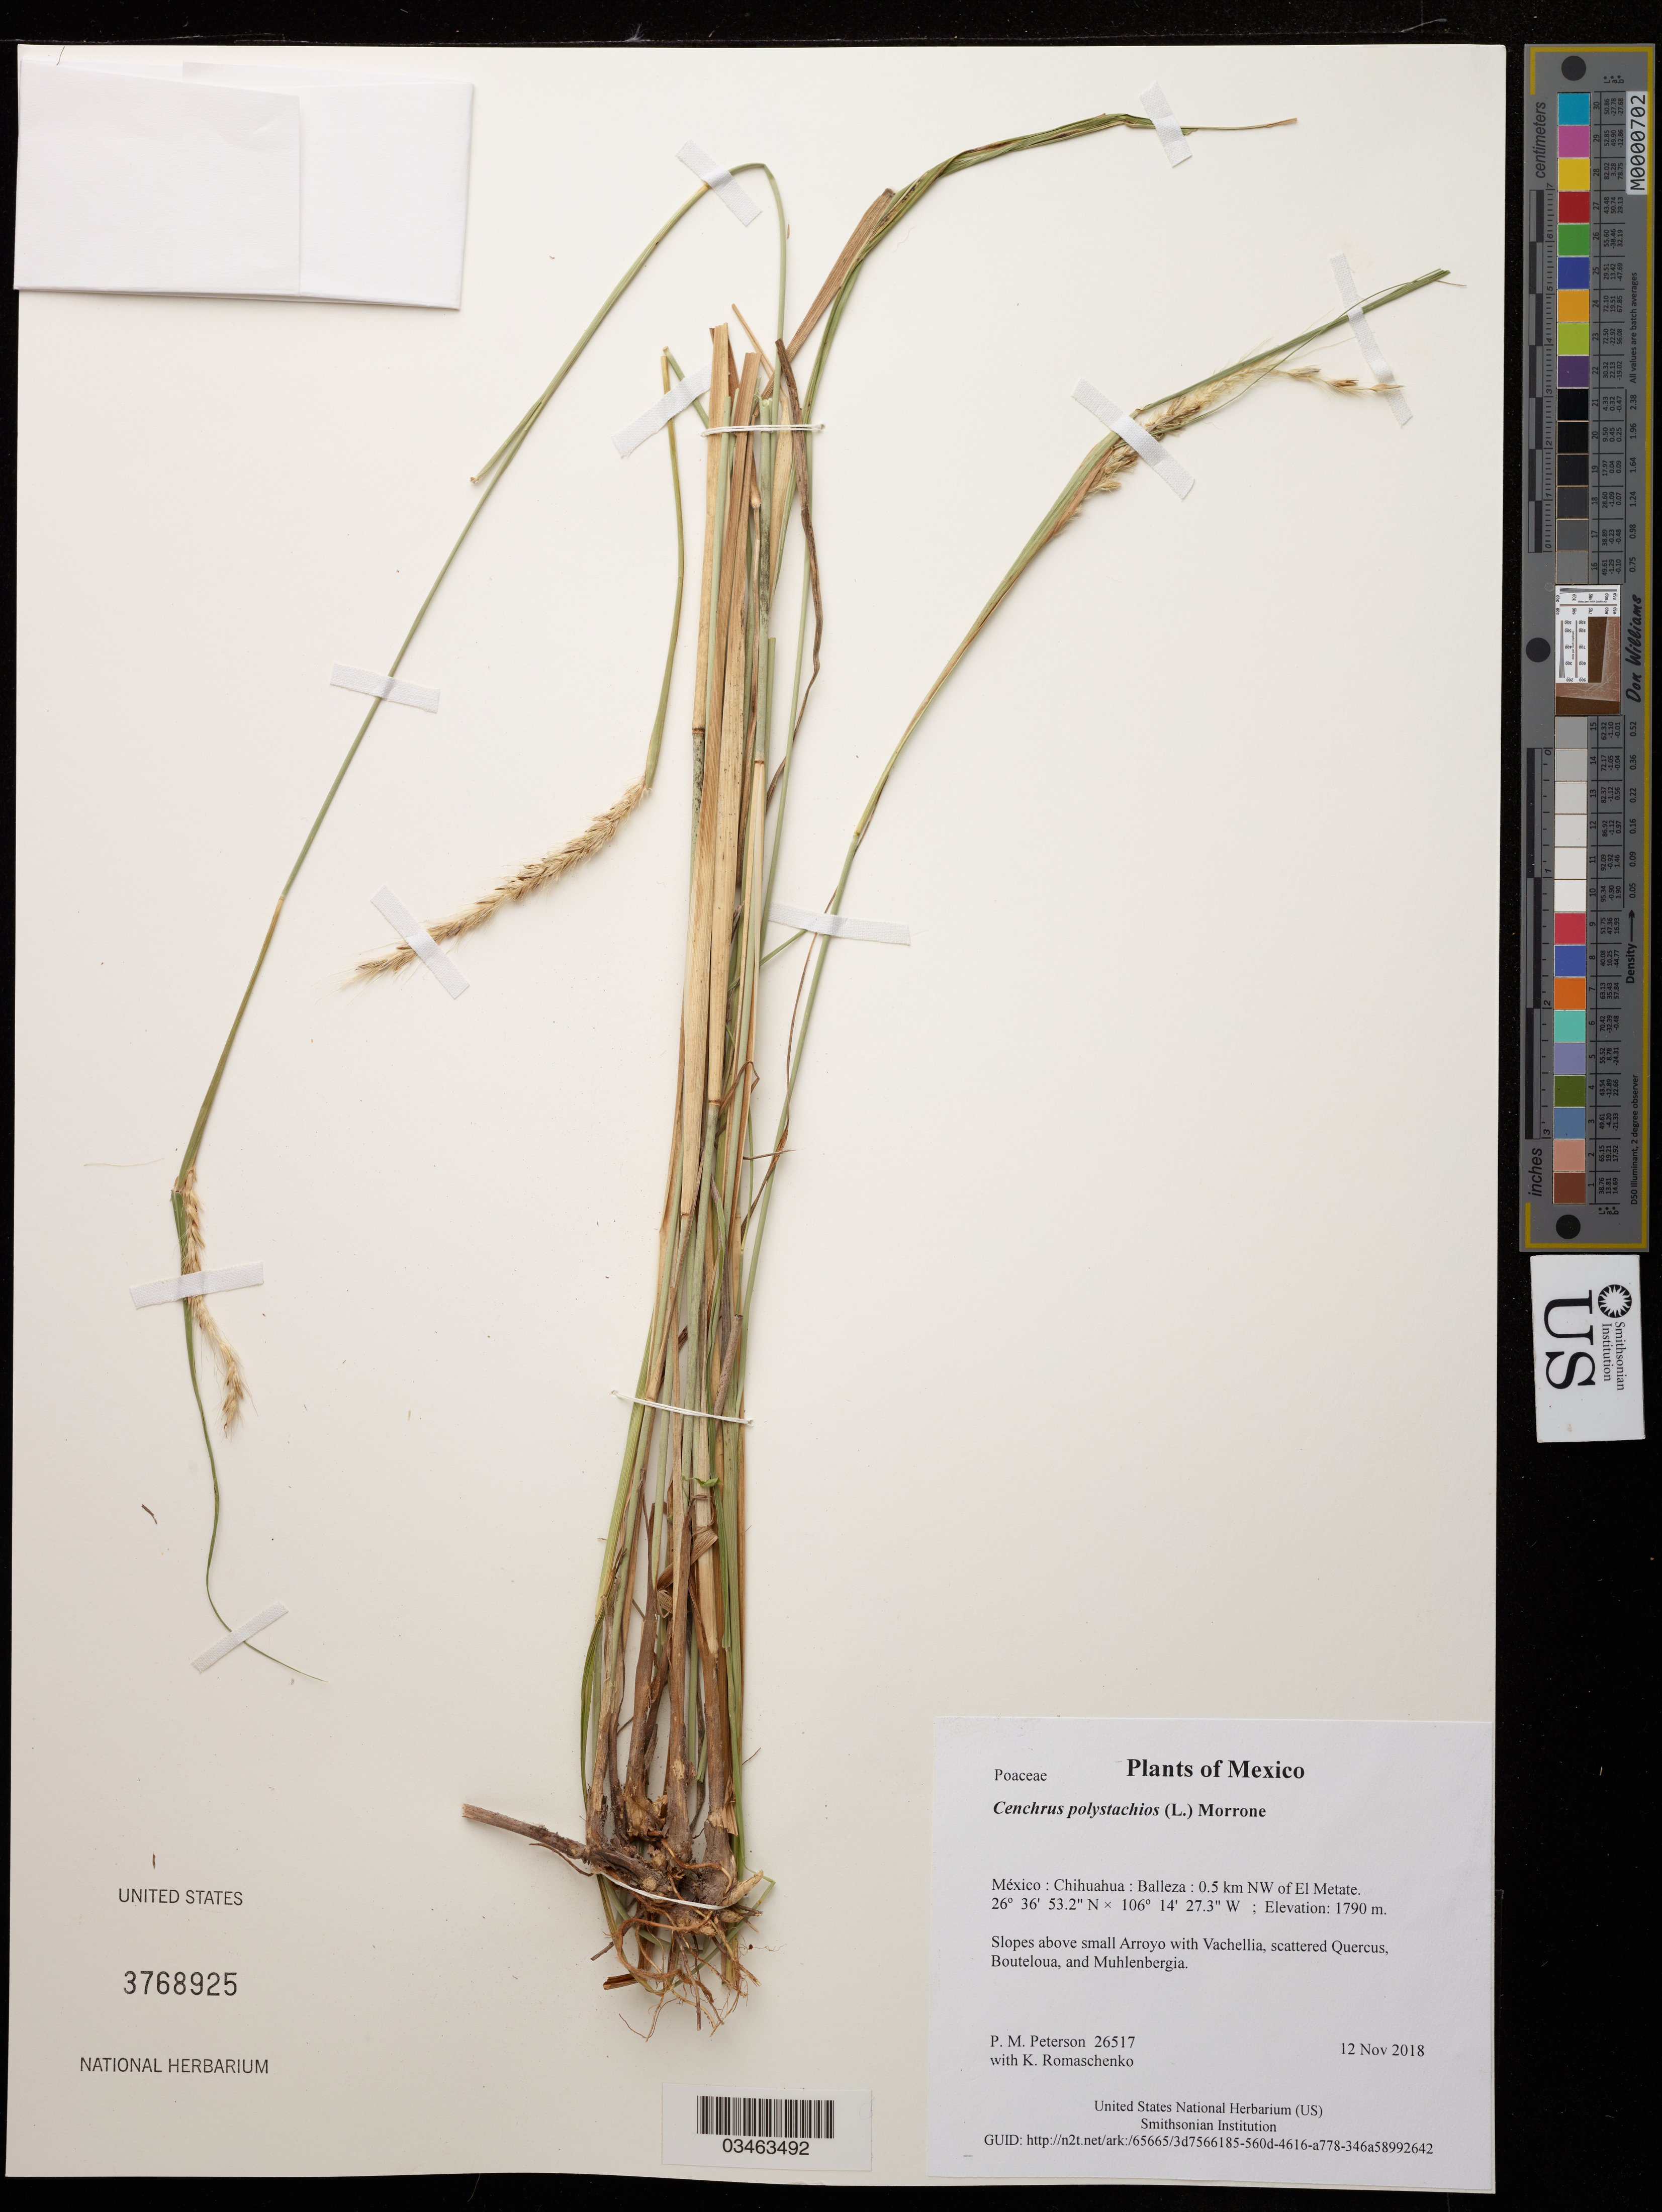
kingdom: Plantae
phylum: Tracheophyta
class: Liliopsida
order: Poales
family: Poaceae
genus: Cenchrus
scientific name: Cenchrus polystachios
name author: (L.) Morrone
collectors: P. M. Peterson & K. Romaschenko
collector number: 26517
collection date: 2018-11-12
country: México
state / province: Chihuahua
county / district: Balleza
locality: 0.5 km NW of El Metate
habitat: Slopes above small Arroyo with Vachellia, scattered Quercus, Bouteloua, and Muhlenbergia.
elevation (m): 1790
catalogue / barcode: US 3768925